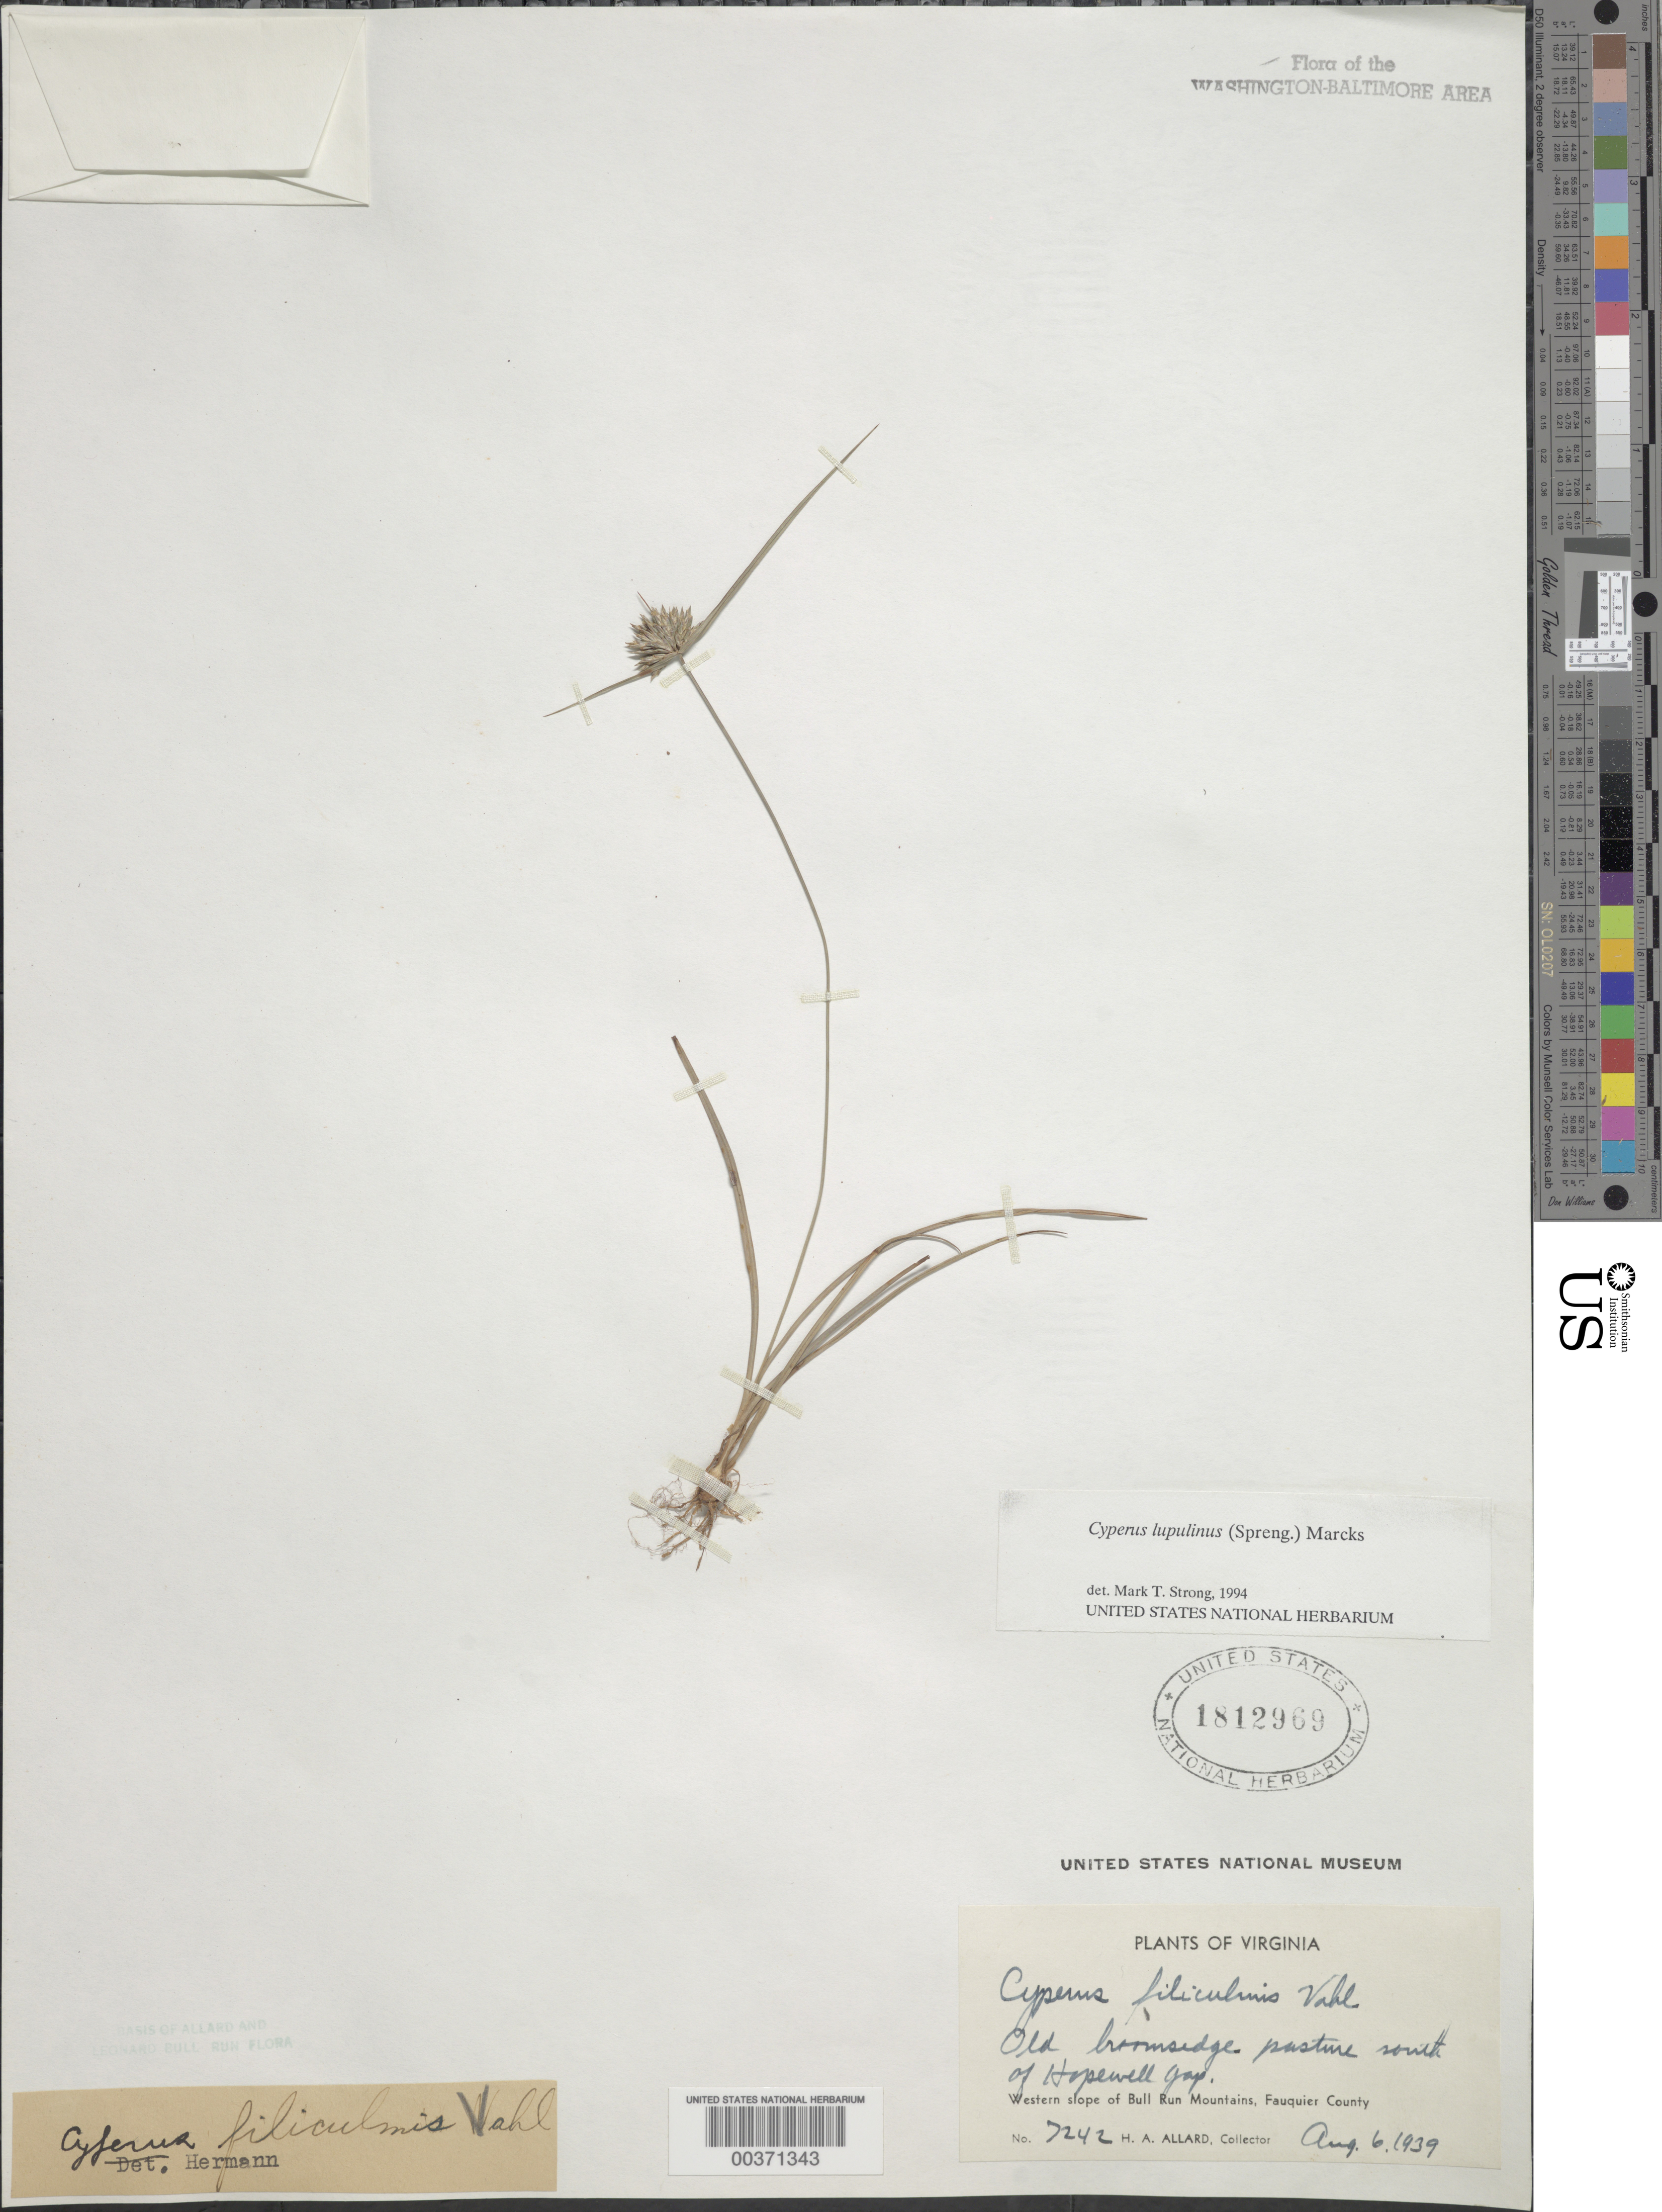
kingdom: Plantae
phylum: Tracheophyta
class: Liliopsida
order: Poales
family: Cyperaceae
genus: Cyperus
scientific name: Cyperus lupulinus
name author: (Spreng.) Marcks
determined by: O'Neill, Hugh T.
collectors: H. A. Allard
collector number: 7242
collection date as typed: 06 Aug 1939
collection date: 1939-08-06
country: United States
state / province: Virginia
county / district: Fauquier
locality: Hopewell Gap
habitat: Old broomsedge pasture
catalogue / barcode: US 1812969